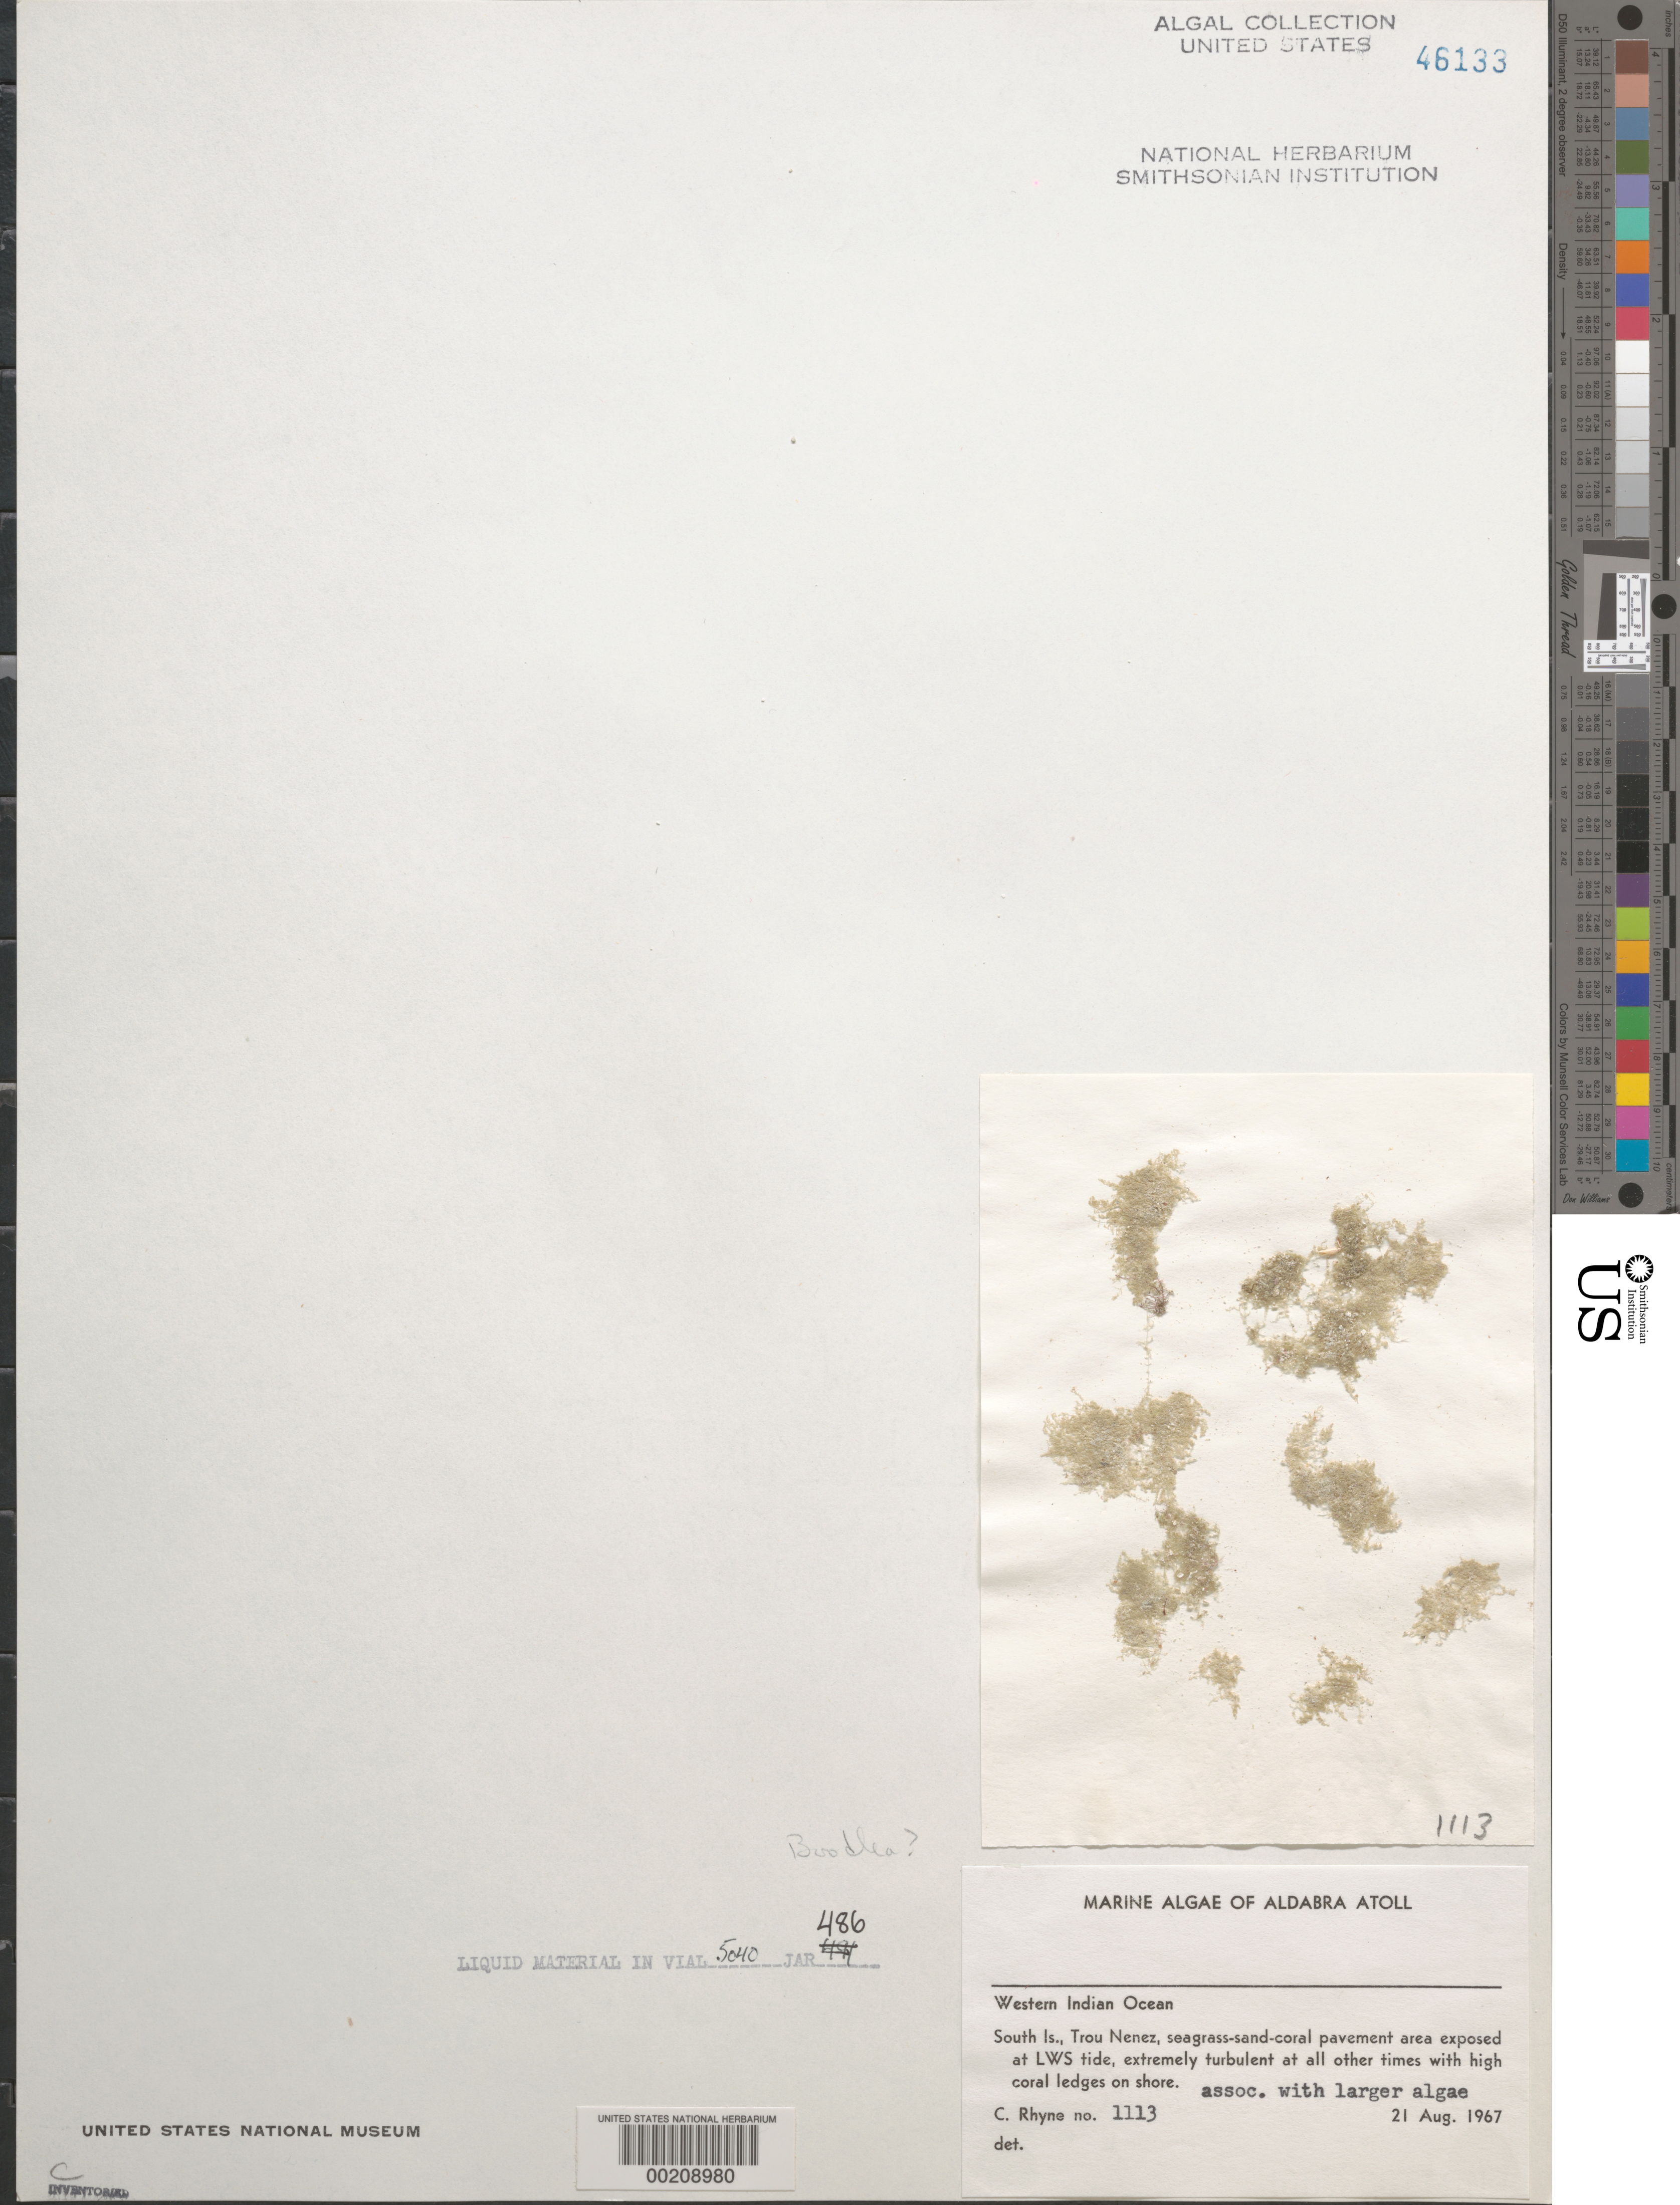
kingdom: Plantae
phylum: Chlorophyta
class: Ulvophyceae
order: Siphonocladales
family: Boodleaceae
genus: Boodlea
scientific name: Boodlea sp.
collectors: C. Rhyne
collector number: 1113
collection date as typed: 21 Aug 1967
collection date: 1967-08-21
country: Seychelles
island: Aldabra Atoll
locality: Trou Nenez, South Islet.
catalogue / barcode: US 46133